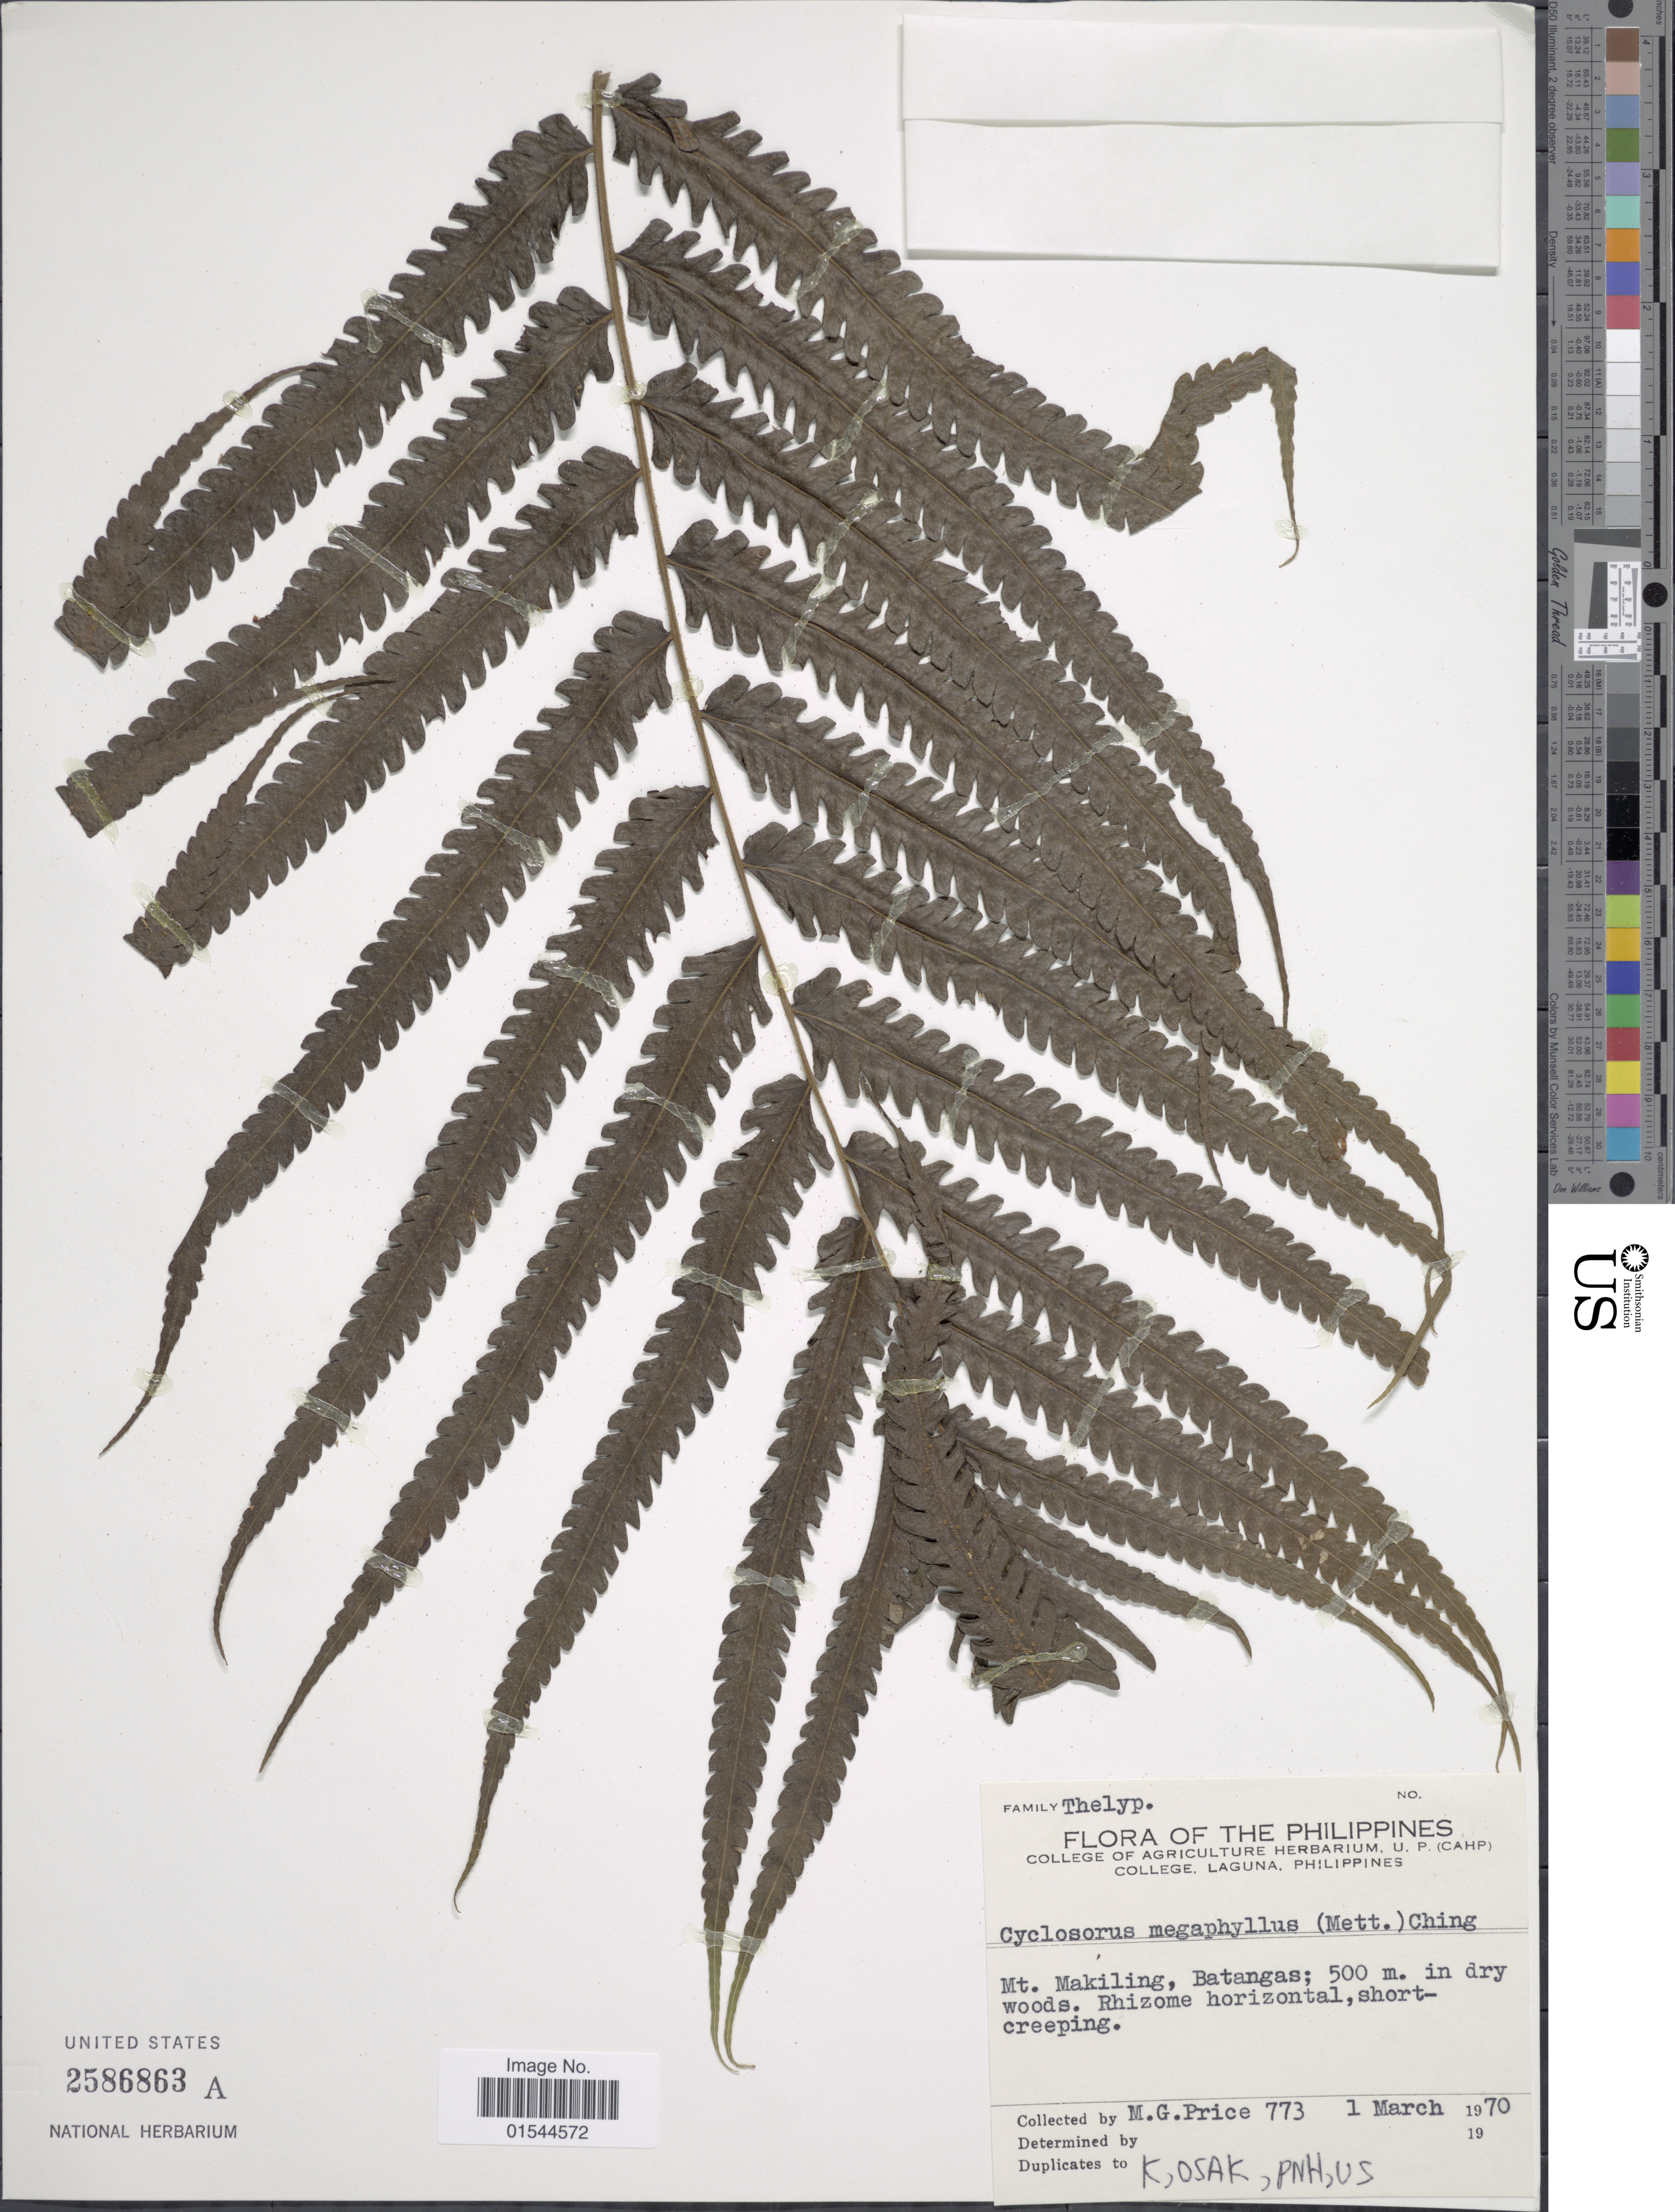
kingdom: Plantae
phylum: Tracheophyta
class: Polypodiopsida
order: Polypodiales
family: Thelypteridaceae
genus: Pneumatopteris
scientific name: Pneumatopteris pennigera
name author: (G. Forst.) Holttum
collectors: M. G. Price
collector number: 773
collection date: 1970-03-01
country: Philippines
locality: Mt. Makiling, Batangas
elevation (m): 500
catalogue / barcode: US 2586863A